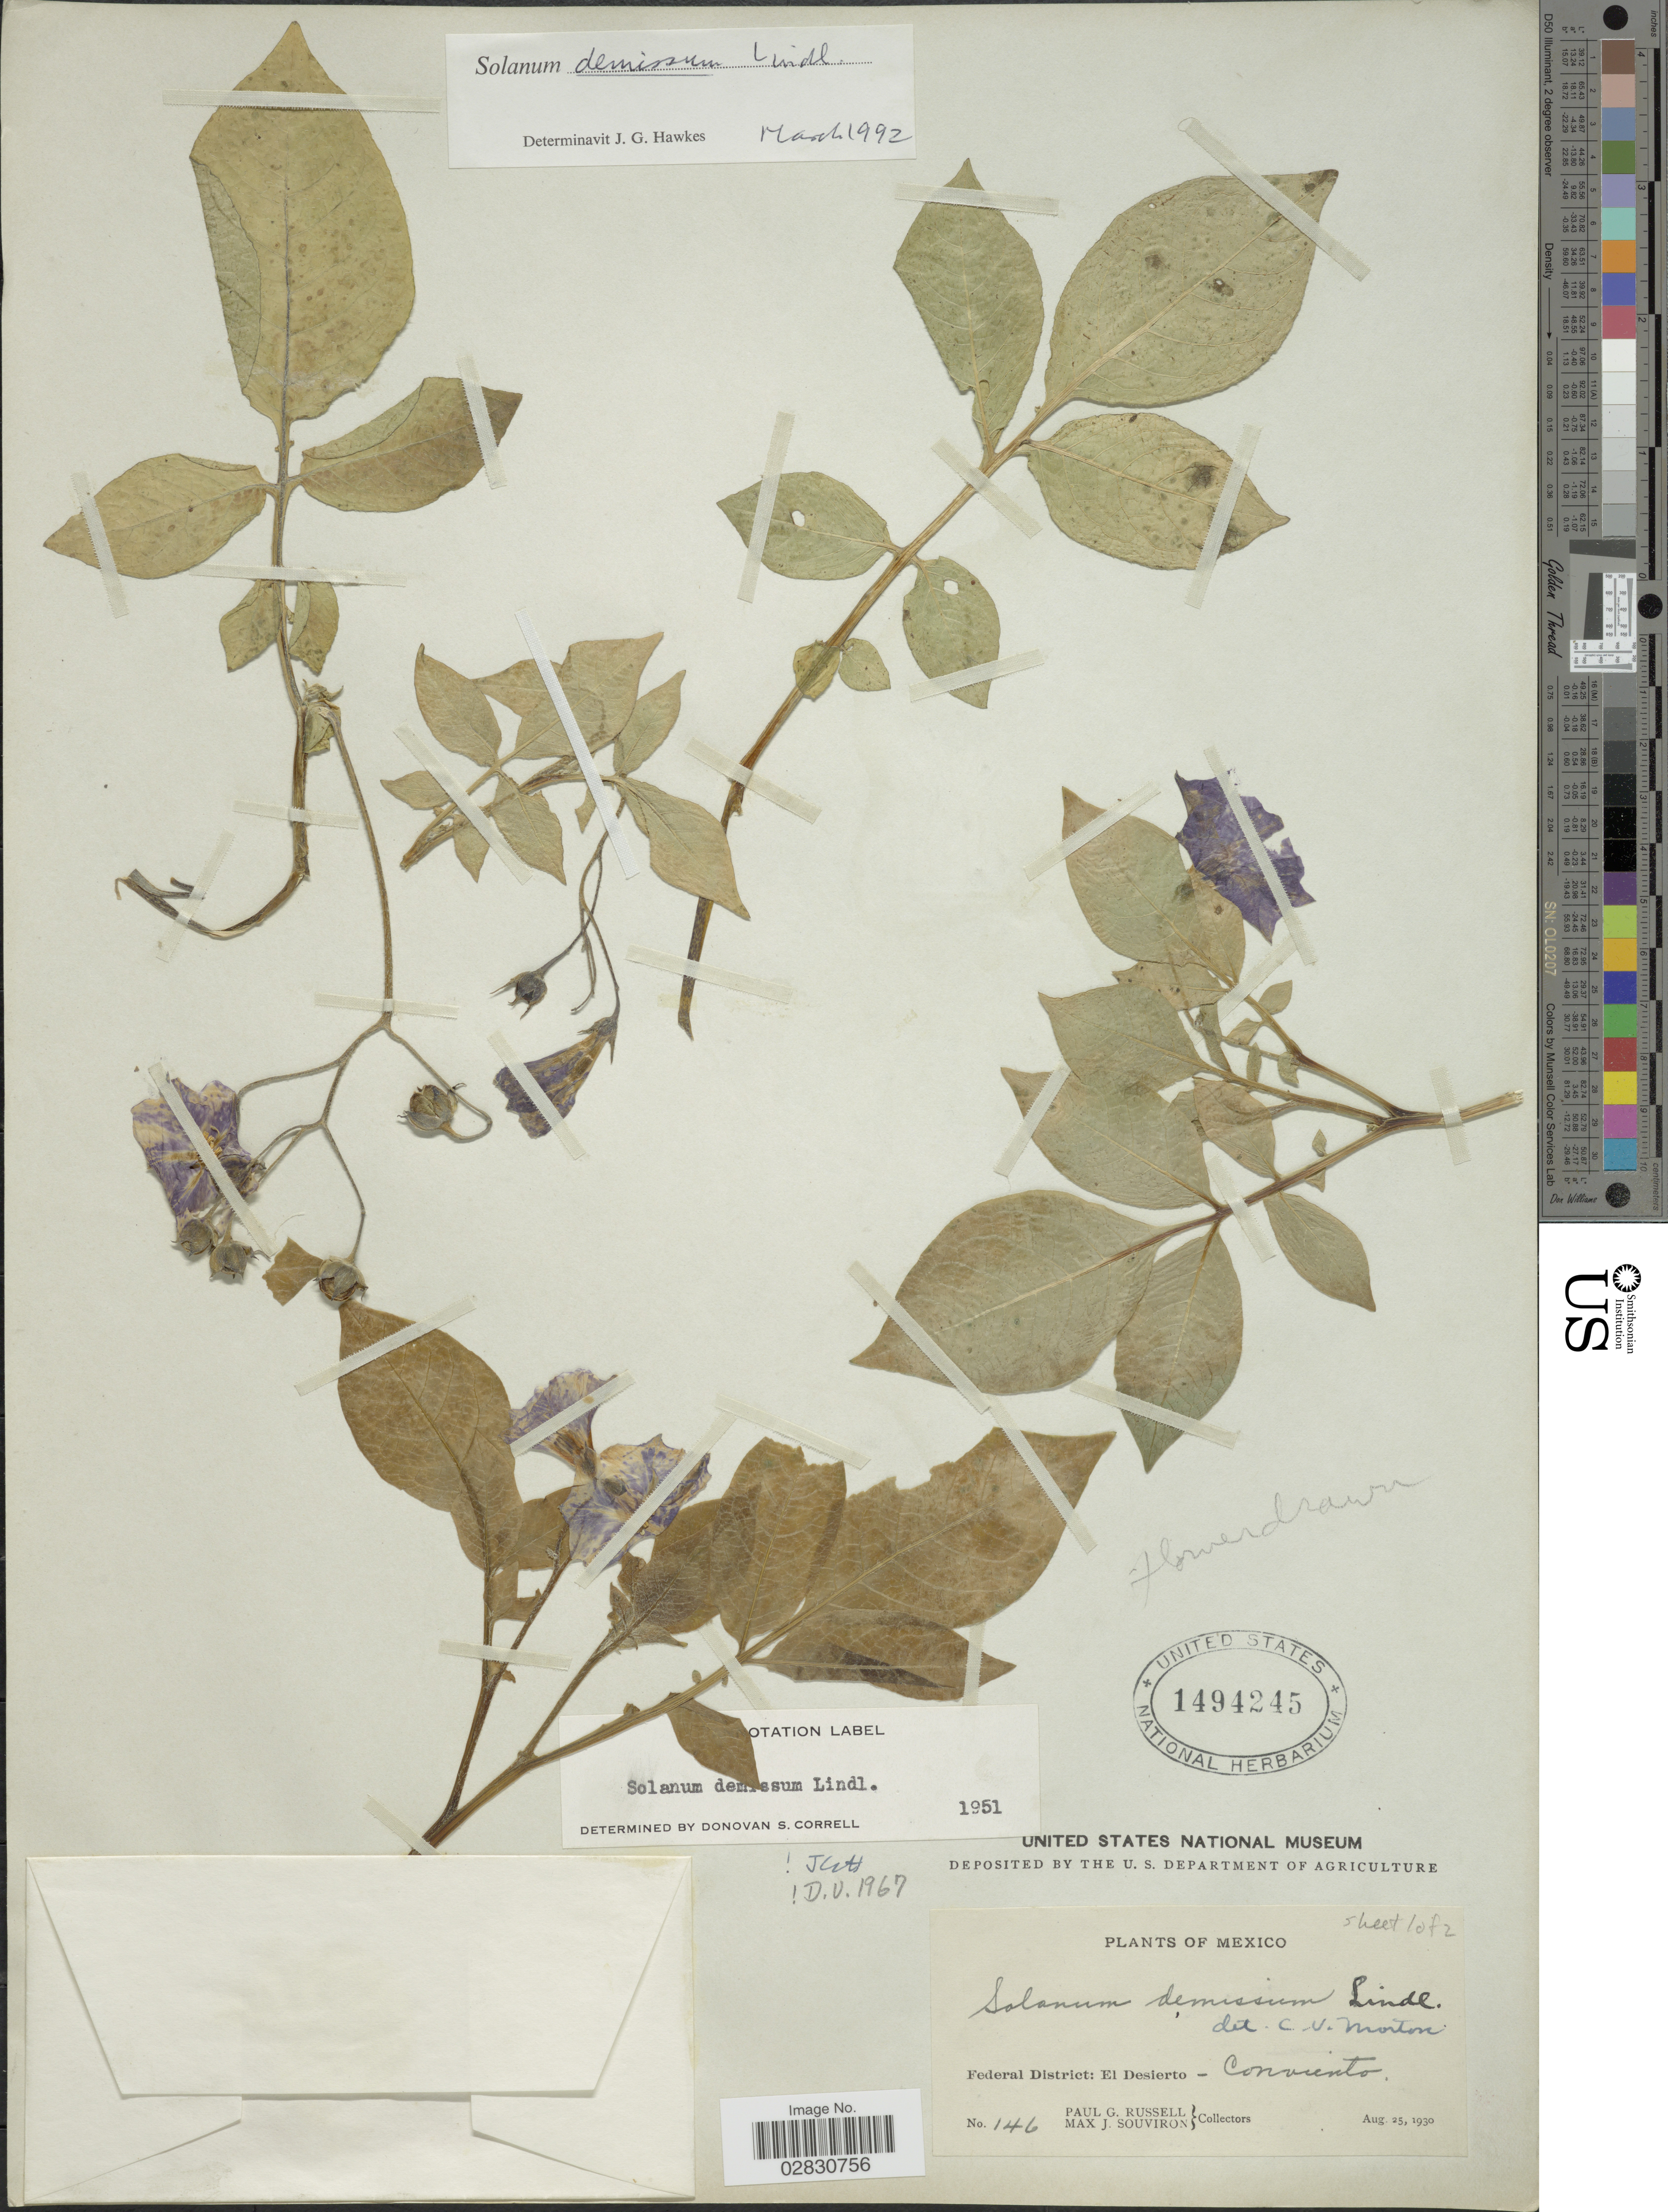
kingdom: Plantae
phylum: Tracheophyta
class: Magnoliopsida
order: Solanales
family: Solanaceae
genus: Solanum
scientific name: Solanum demissum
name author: Lindl.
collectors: P. G. Russell & M. J. Souviron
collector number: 146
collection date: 1930-08-25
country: Mexico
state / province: Distrito Federal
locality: Federal District: El Desierto - Conviento.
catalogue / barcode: US 1494245